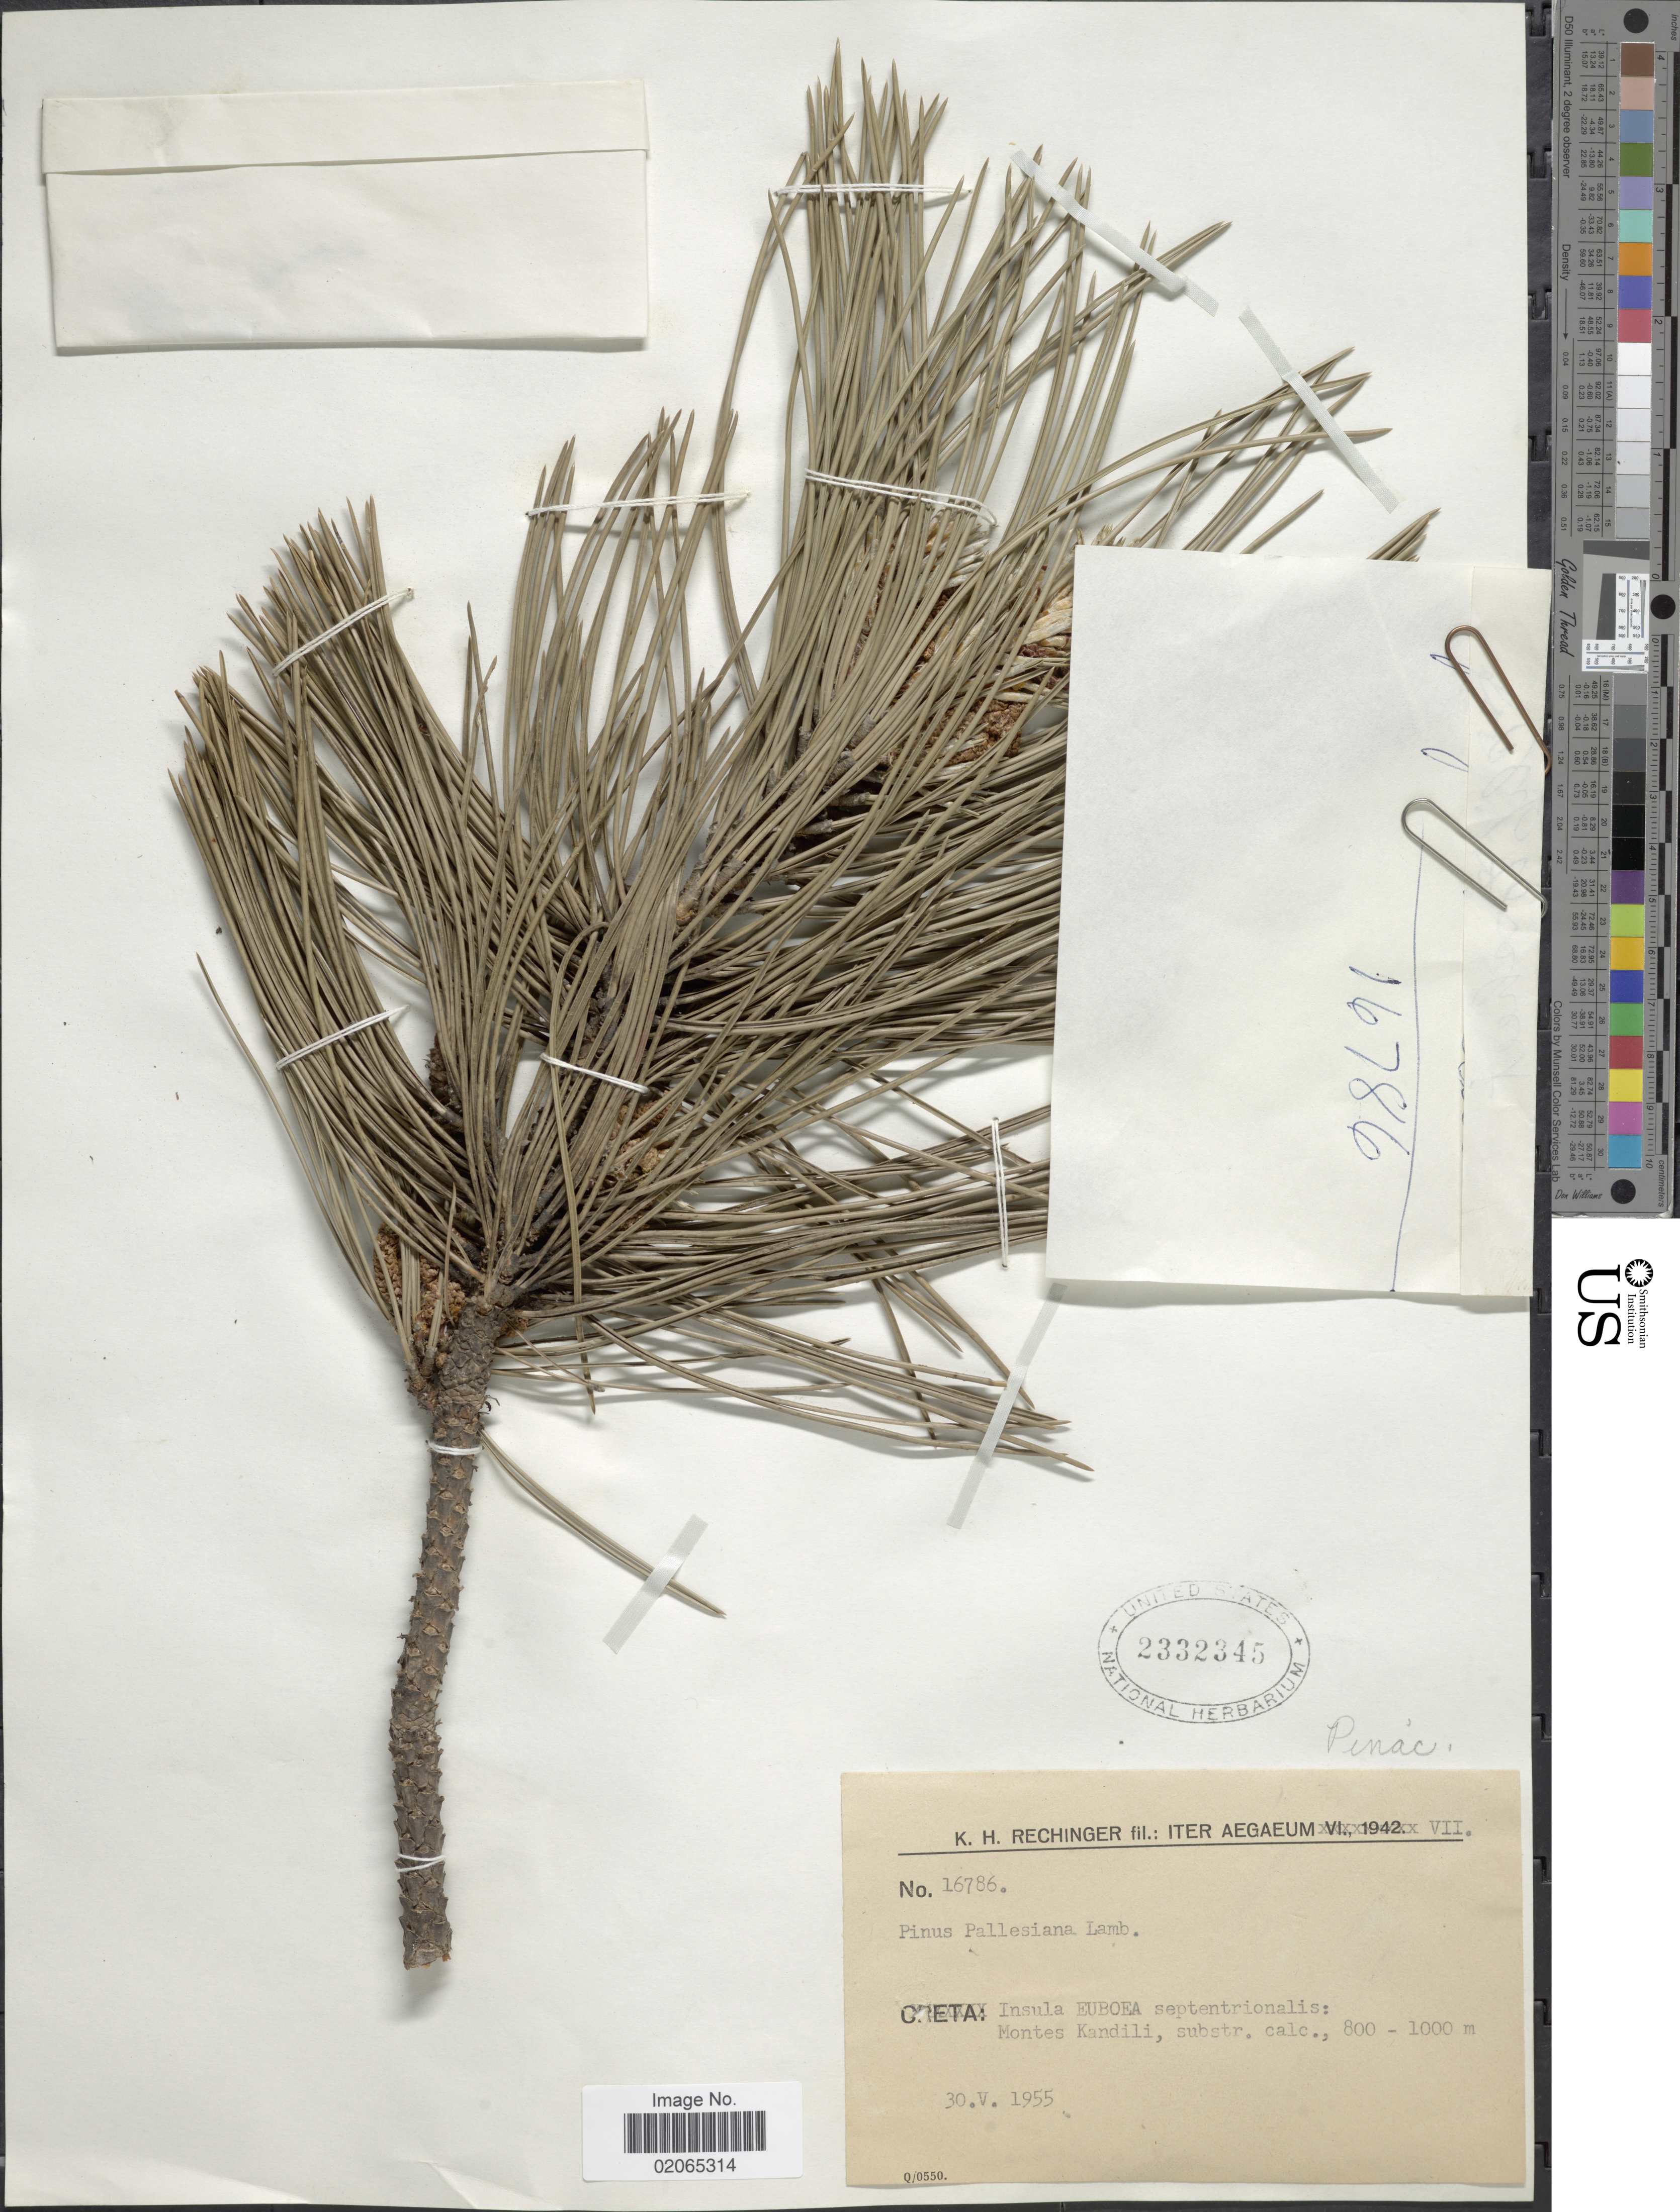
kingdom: Plantae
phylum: Tracheophyta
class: Pinopsida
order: Pinales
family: Pinaceae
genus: Pinus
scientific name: Pinus pallasiana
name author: D. Don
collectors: K. H. Rechinger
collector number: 16786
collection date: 1955-05-30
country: Greece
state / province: Crete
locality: Iter Aegaeum. Insula Euboea septentrionalis: Montes Kandili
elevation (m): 800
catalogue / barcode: US 2332345